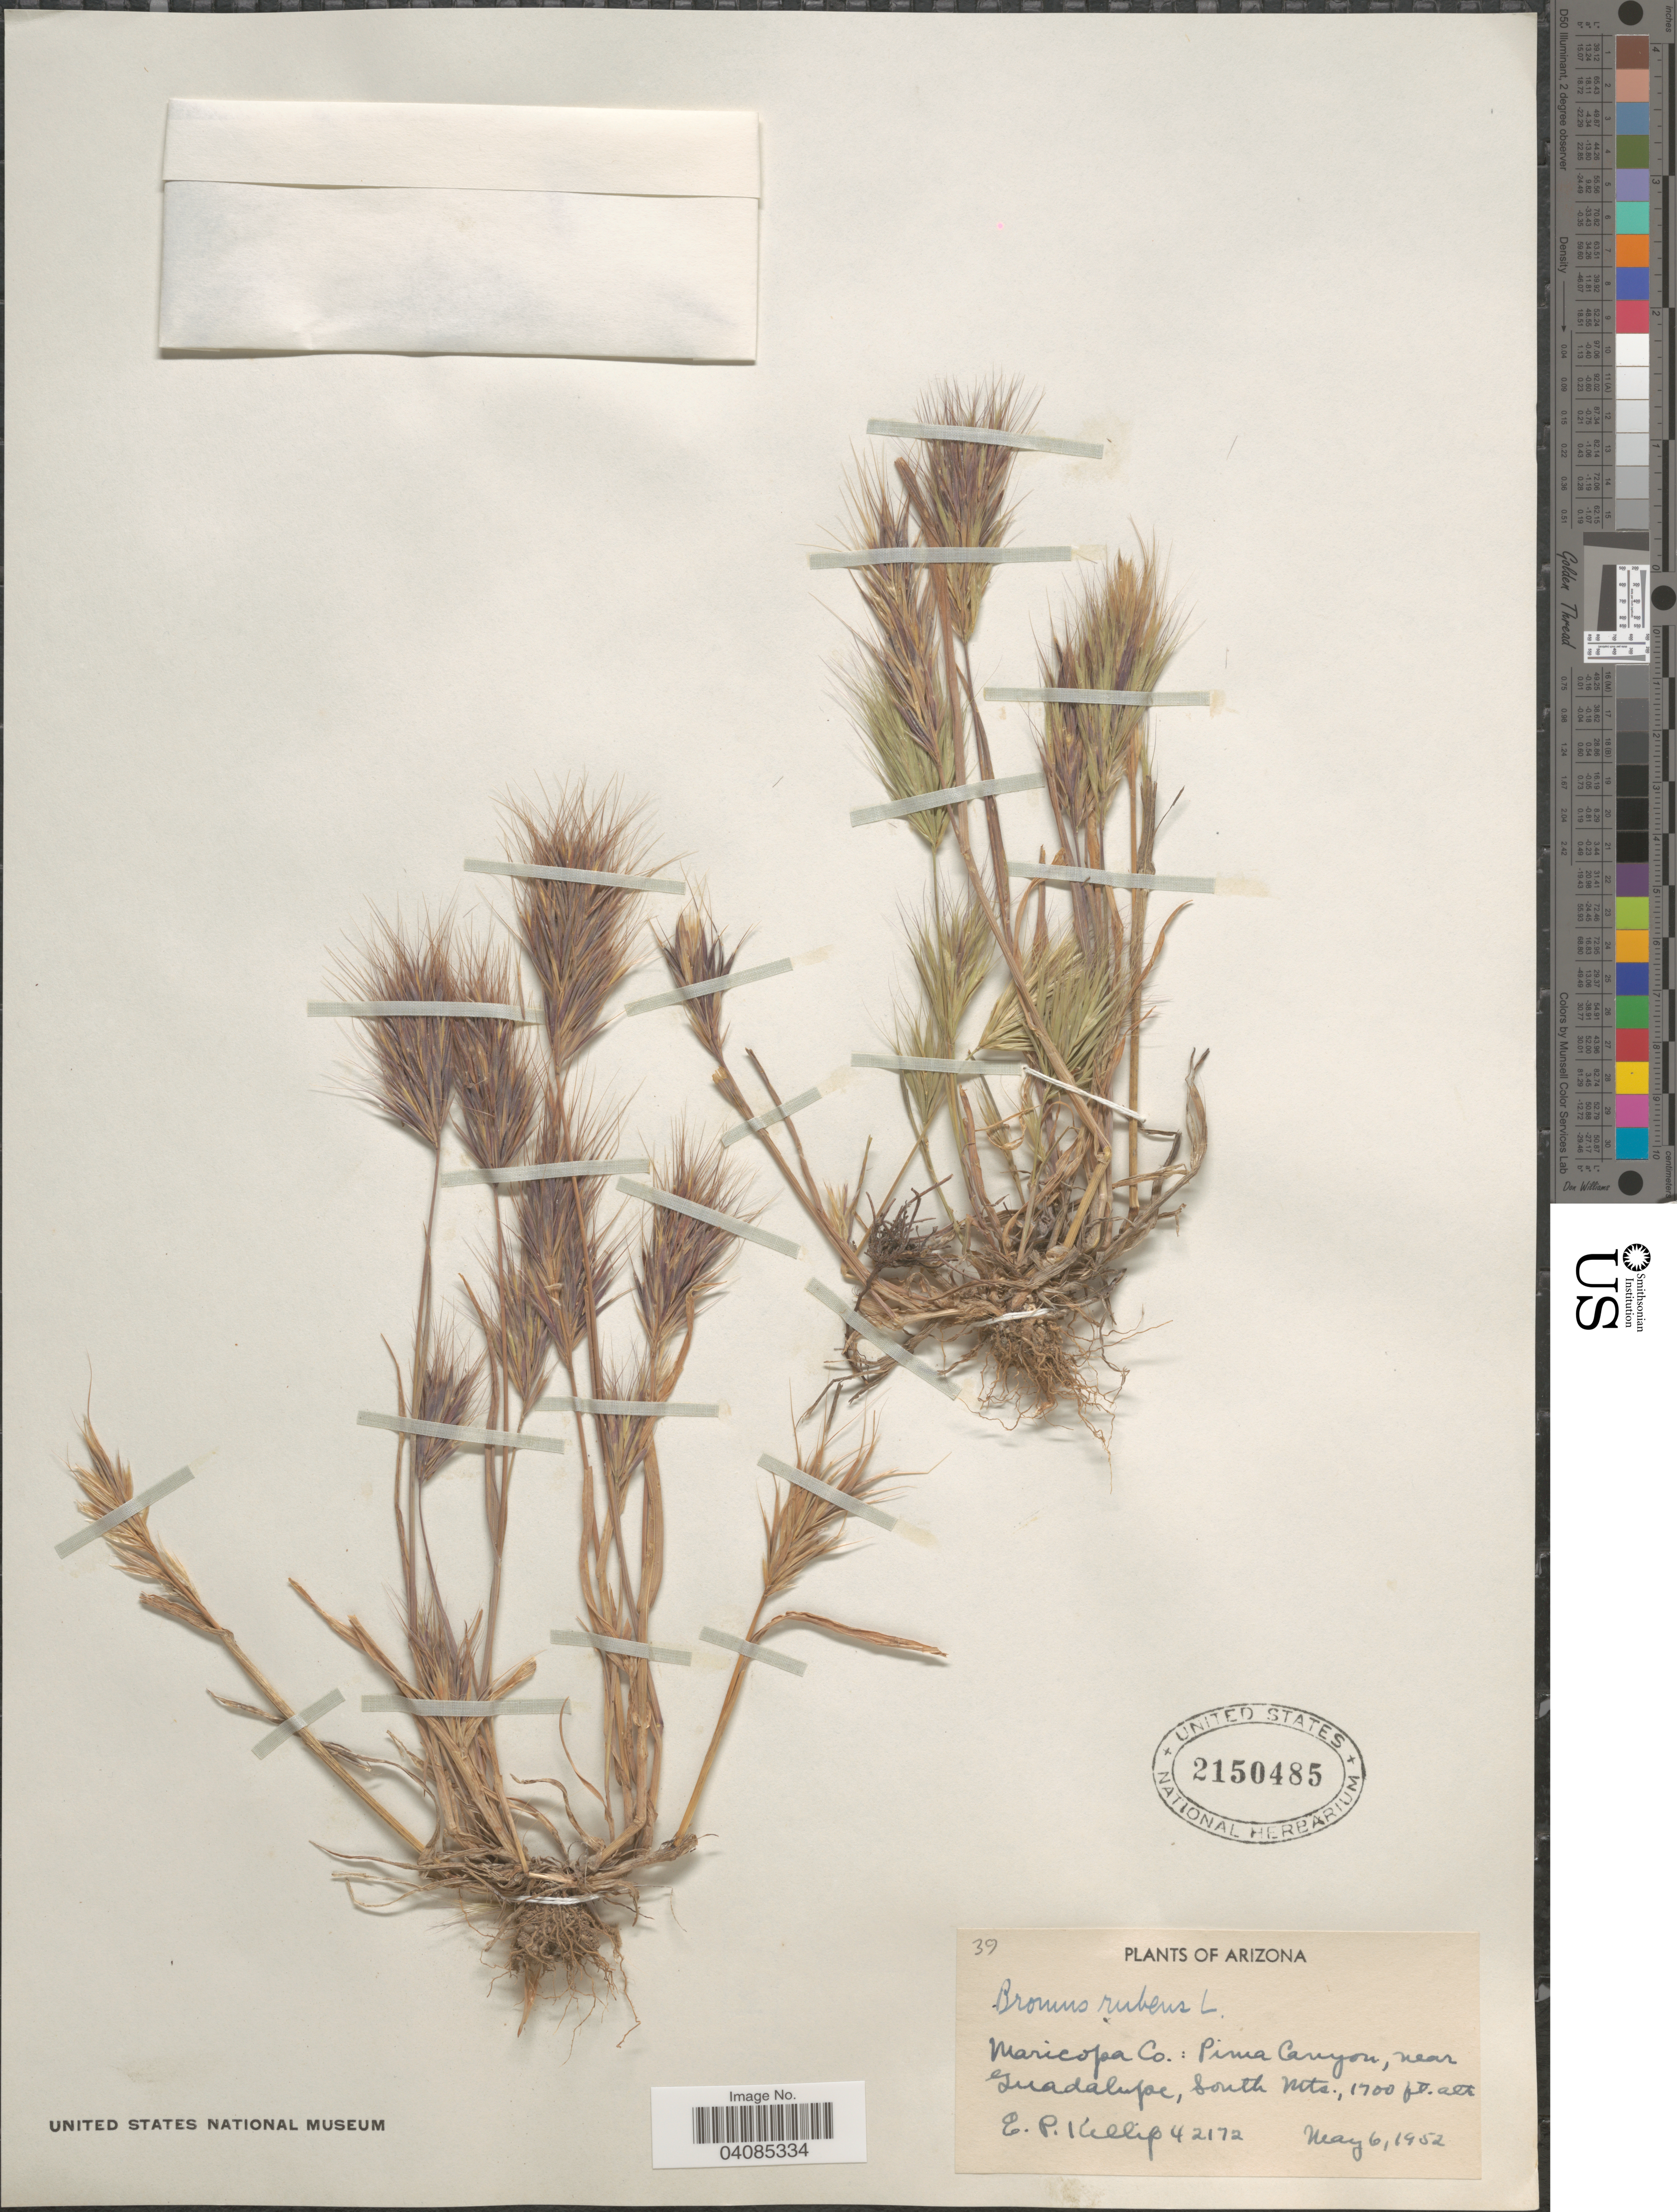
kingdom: Plantae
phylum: Tracheophyta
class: Liliopsida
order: Poales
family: Poaceae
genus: Bromus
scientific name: Bromus rubens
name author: L.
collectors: E. P. Killip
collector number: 42172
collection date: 1952-05-06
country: United States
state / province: Arizona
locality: Maricopa Co.: Pima Canyon, near Guadalupe, South Mts.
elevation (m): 518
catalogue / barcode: US 2150485